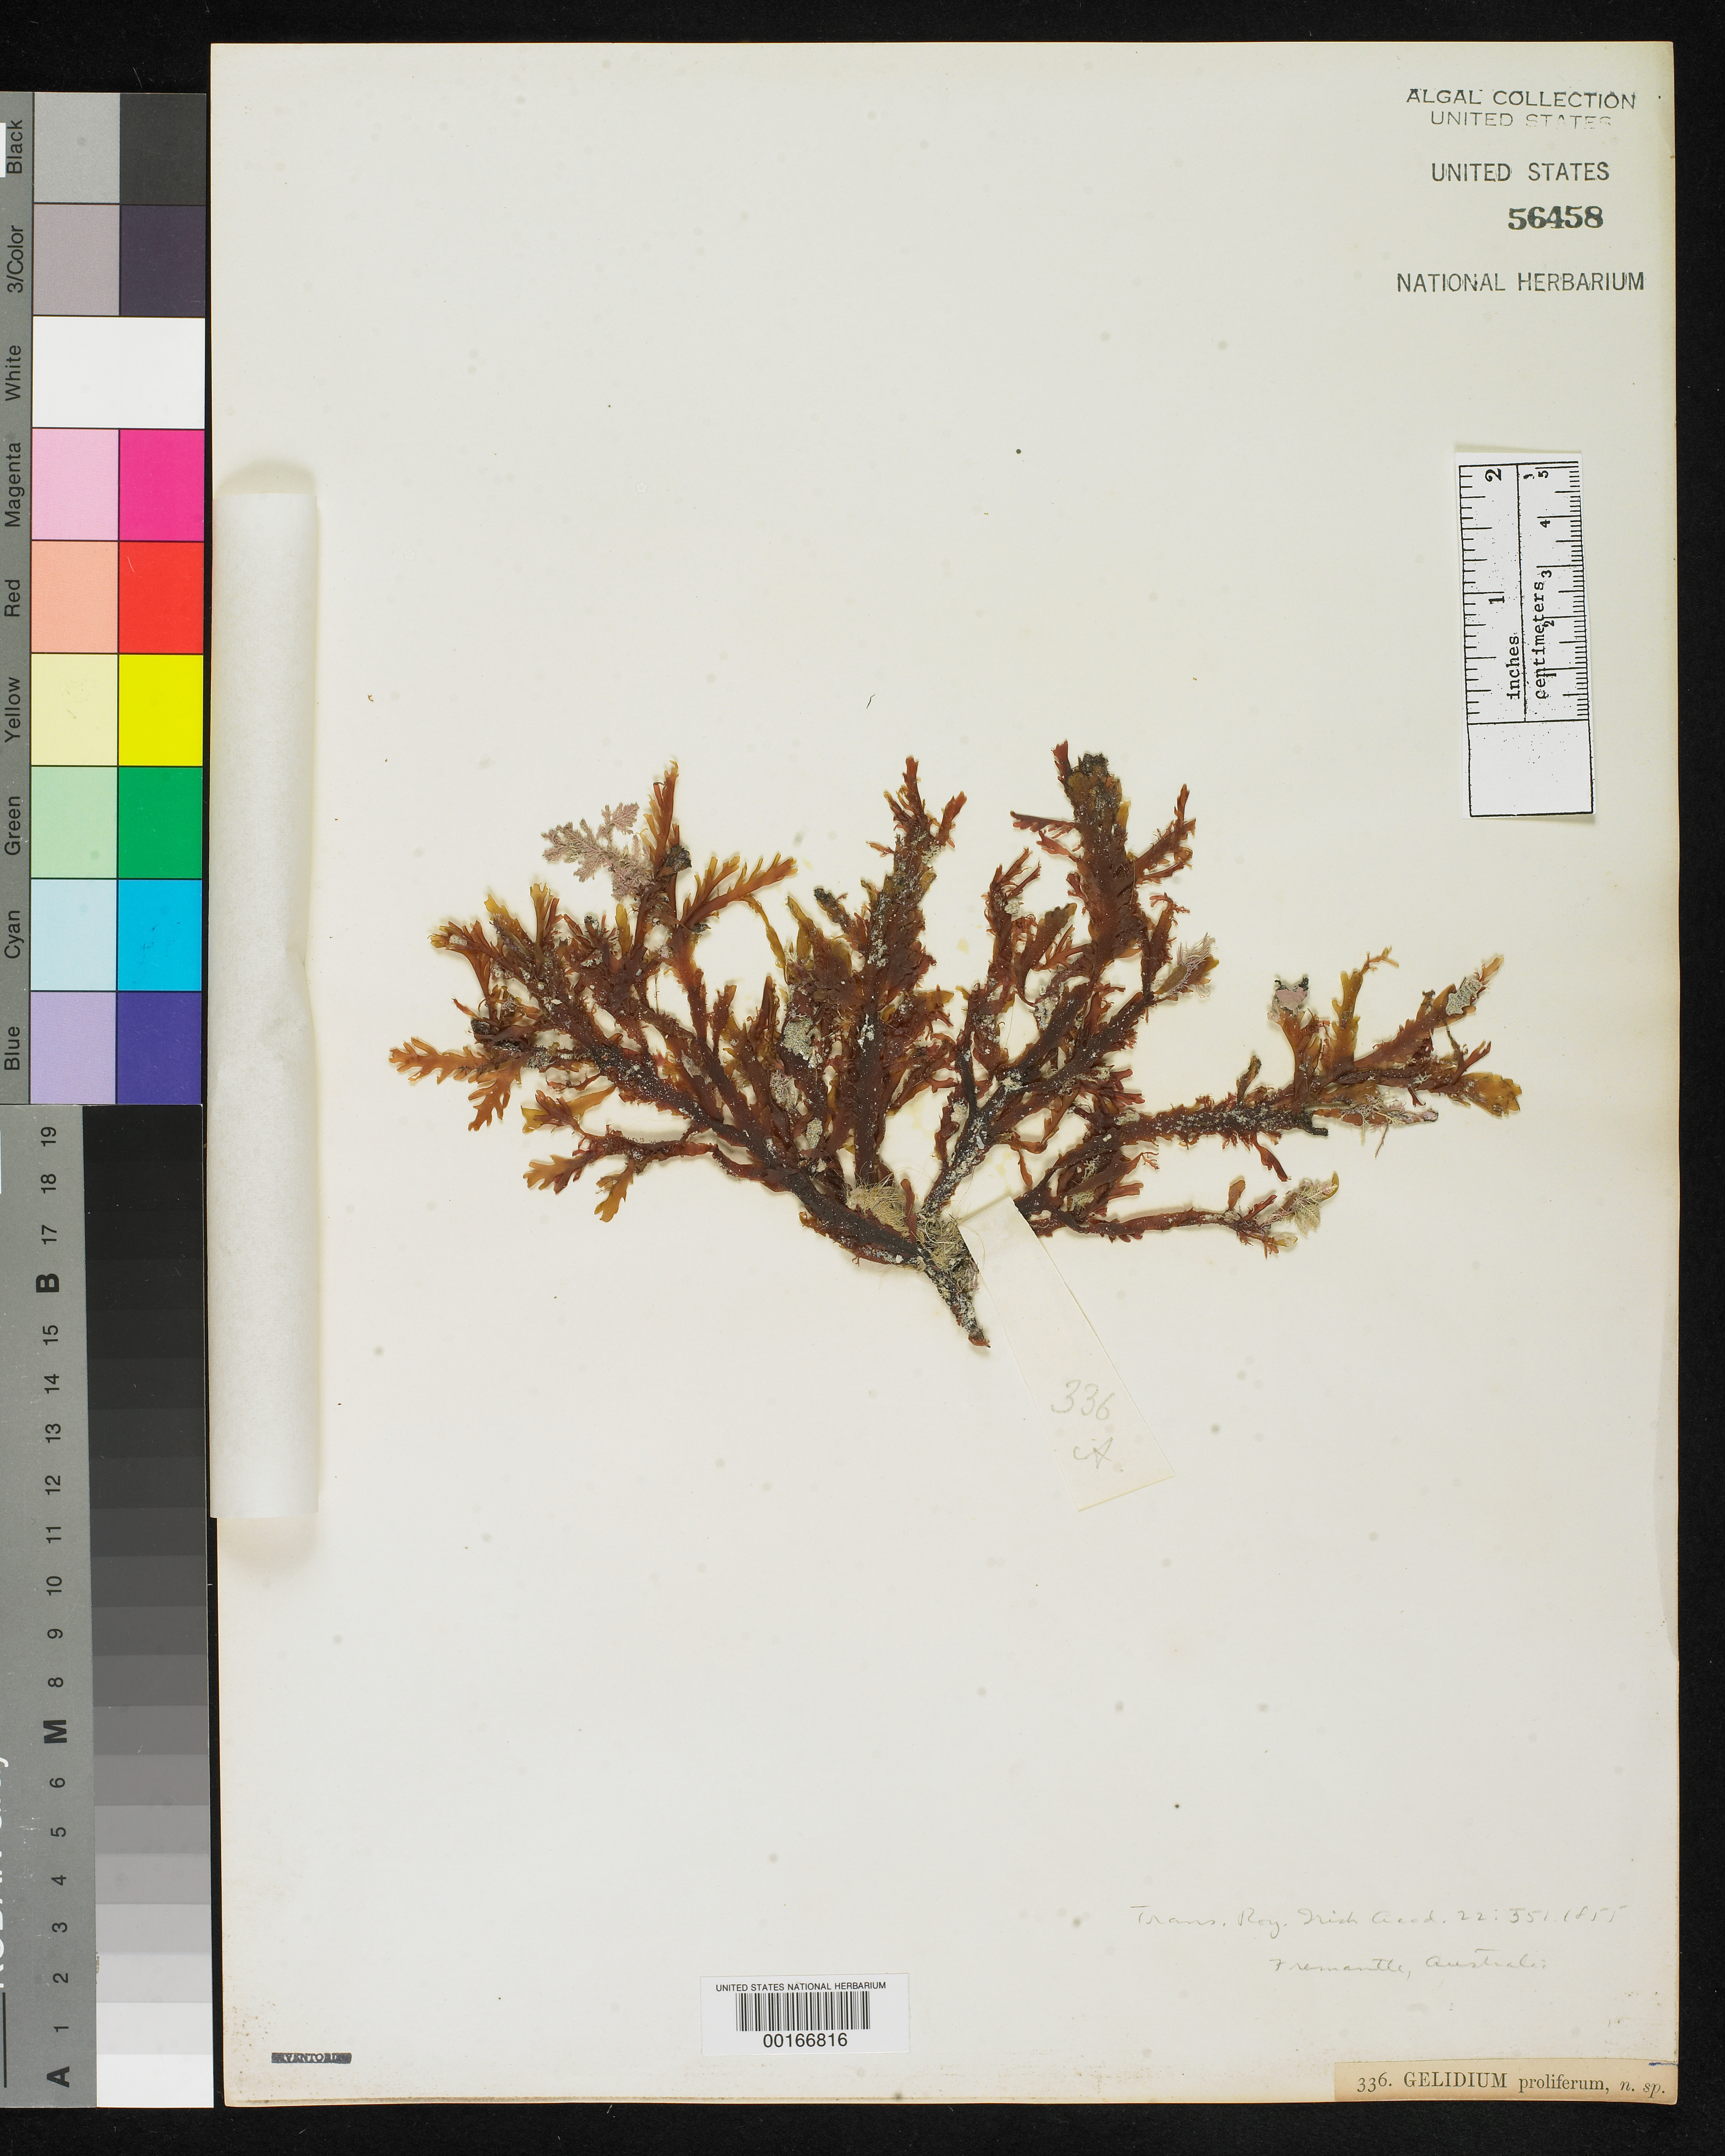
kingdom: Plantae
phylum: Rhodophyta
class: Florideophyceae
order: Gelidiales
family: Gelidiaceae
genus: Gelidium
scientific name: Gelidium proliferum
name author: Harv.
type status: Isotype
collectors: W. Harvey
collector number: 336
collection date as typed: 1854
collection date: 1854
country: Australia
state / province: Western Australia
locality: Fremantle.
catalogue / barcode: US 56458